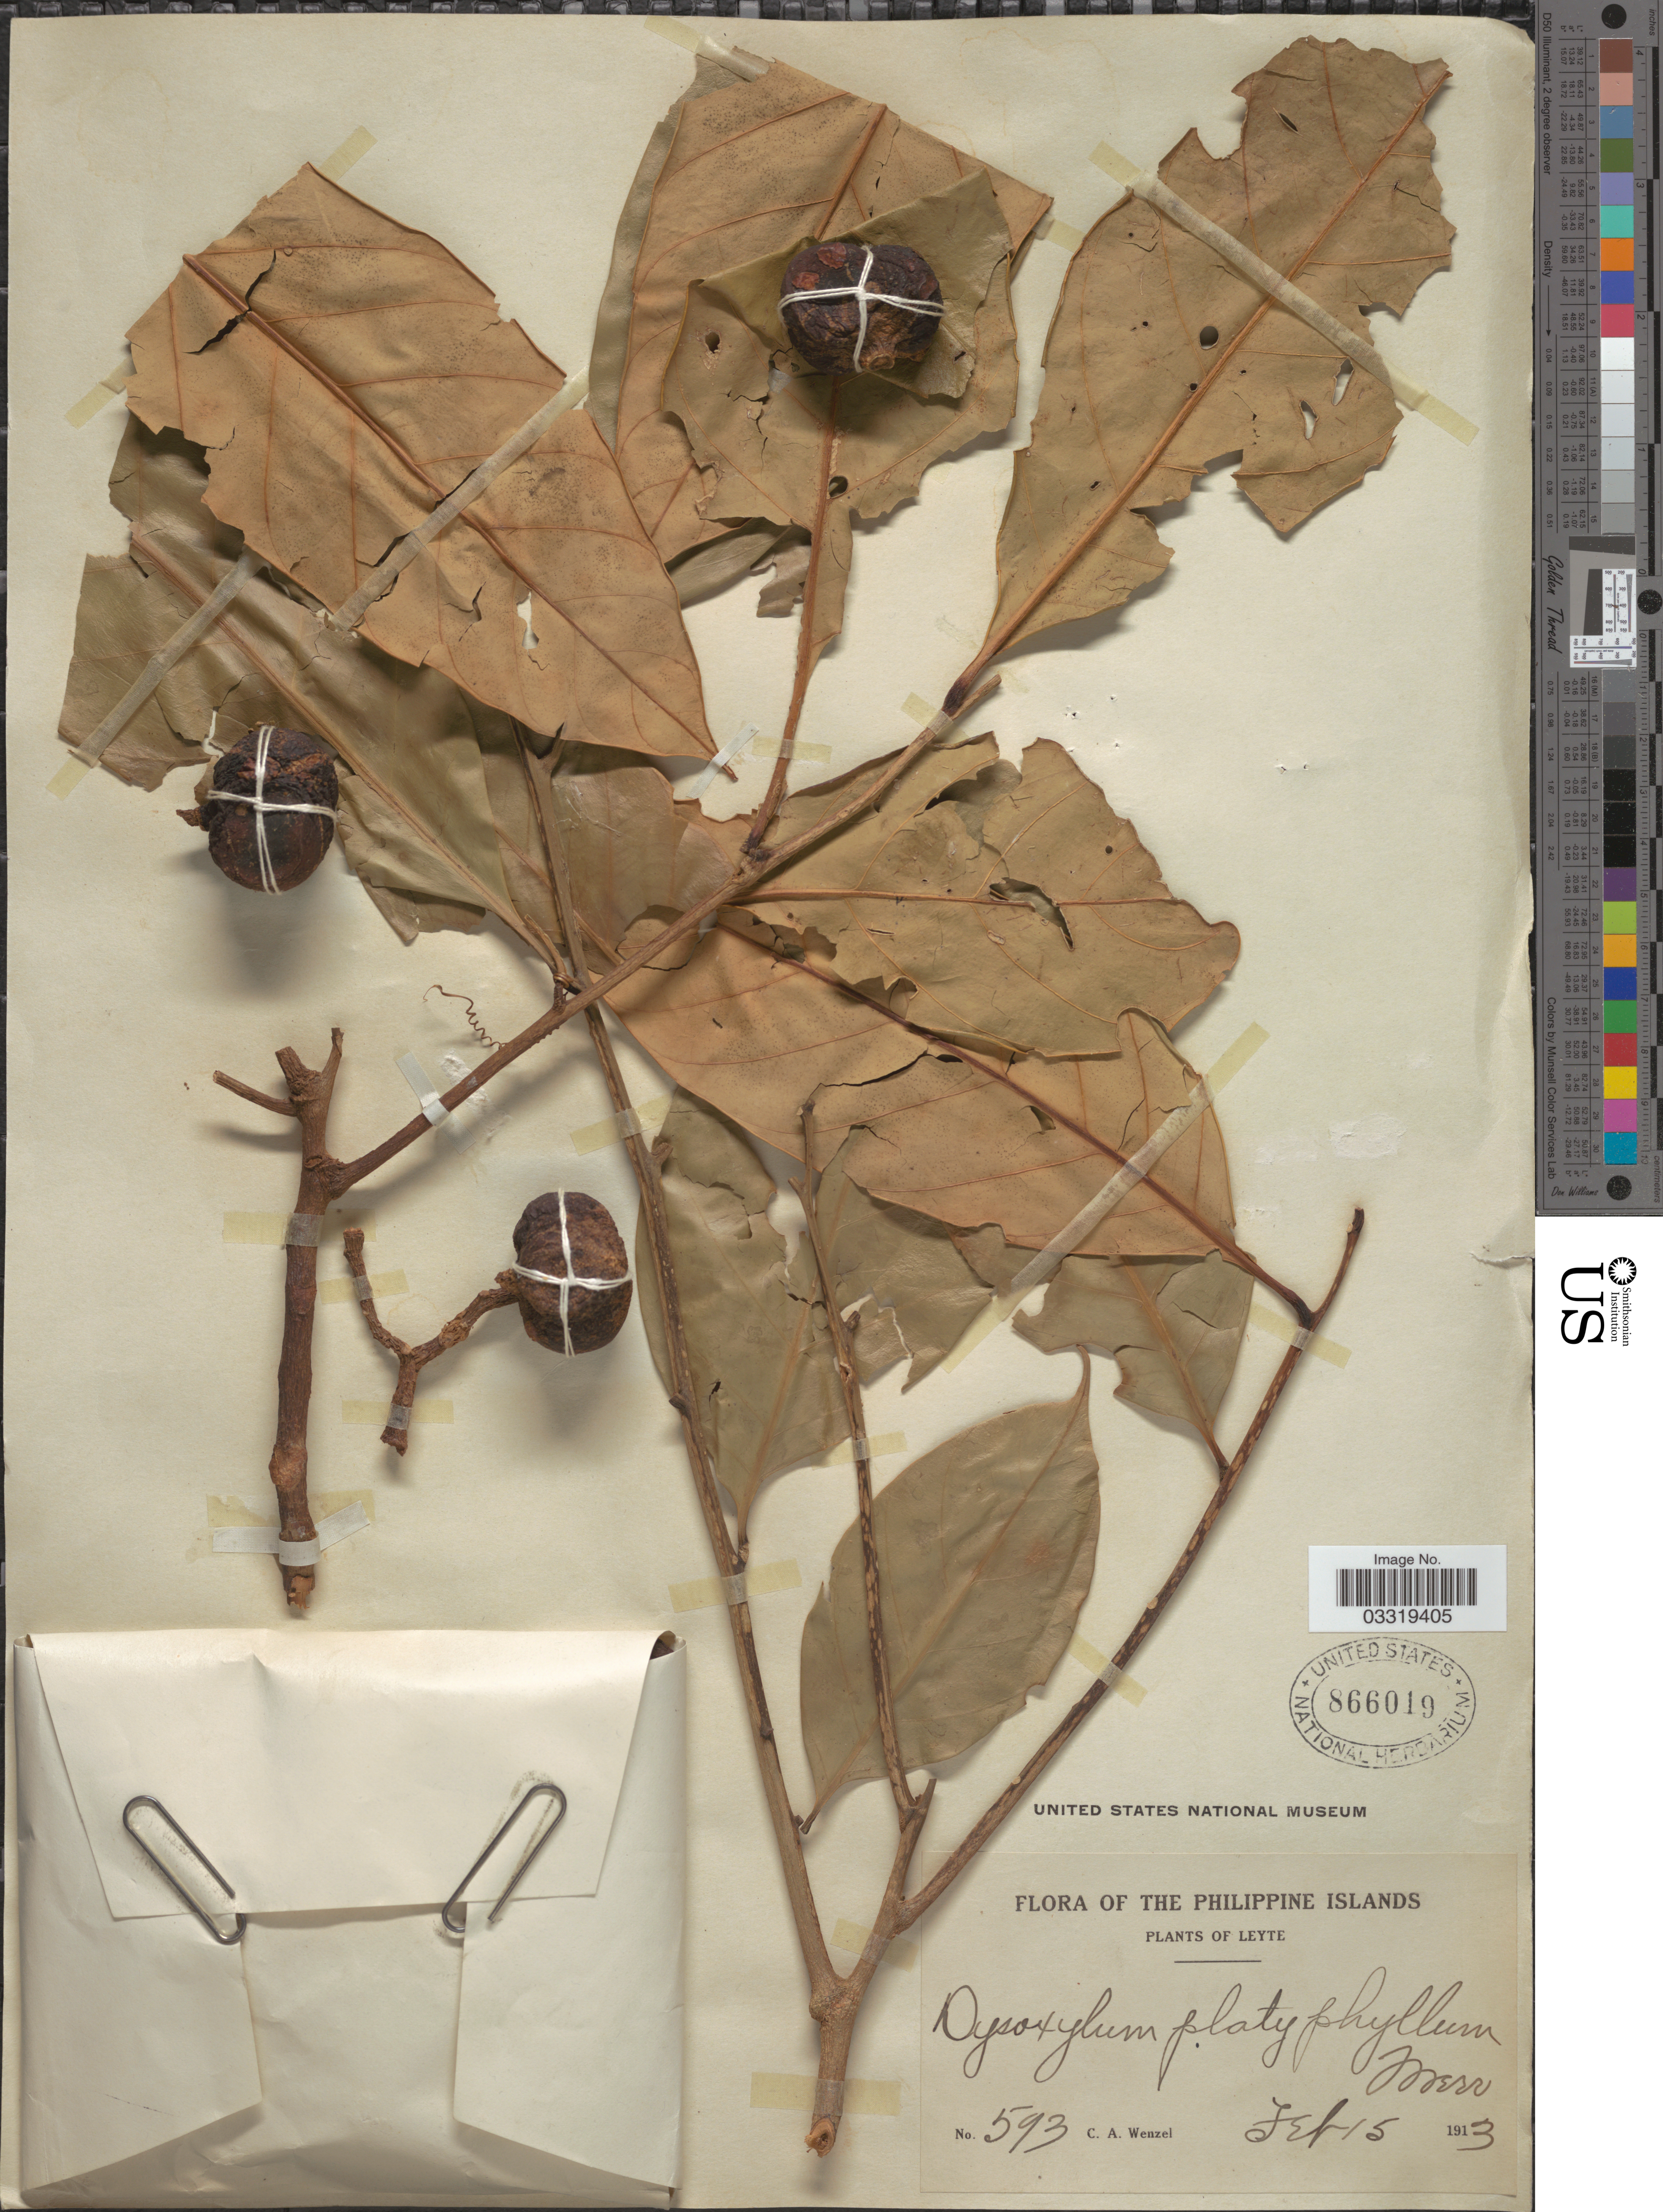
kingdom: Plantae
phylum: Tracheophyta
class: Magnoliopsida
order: Sapindales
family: Meliaceae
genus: Prasoxylon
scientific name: Prasoxylon alliaceum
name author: (Blume) M. Roem.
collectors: C. Wenzel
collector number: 593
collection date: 1913-02-15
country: Philippines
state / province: Eastern Visayas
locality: Leyte.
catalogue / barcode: US 866019